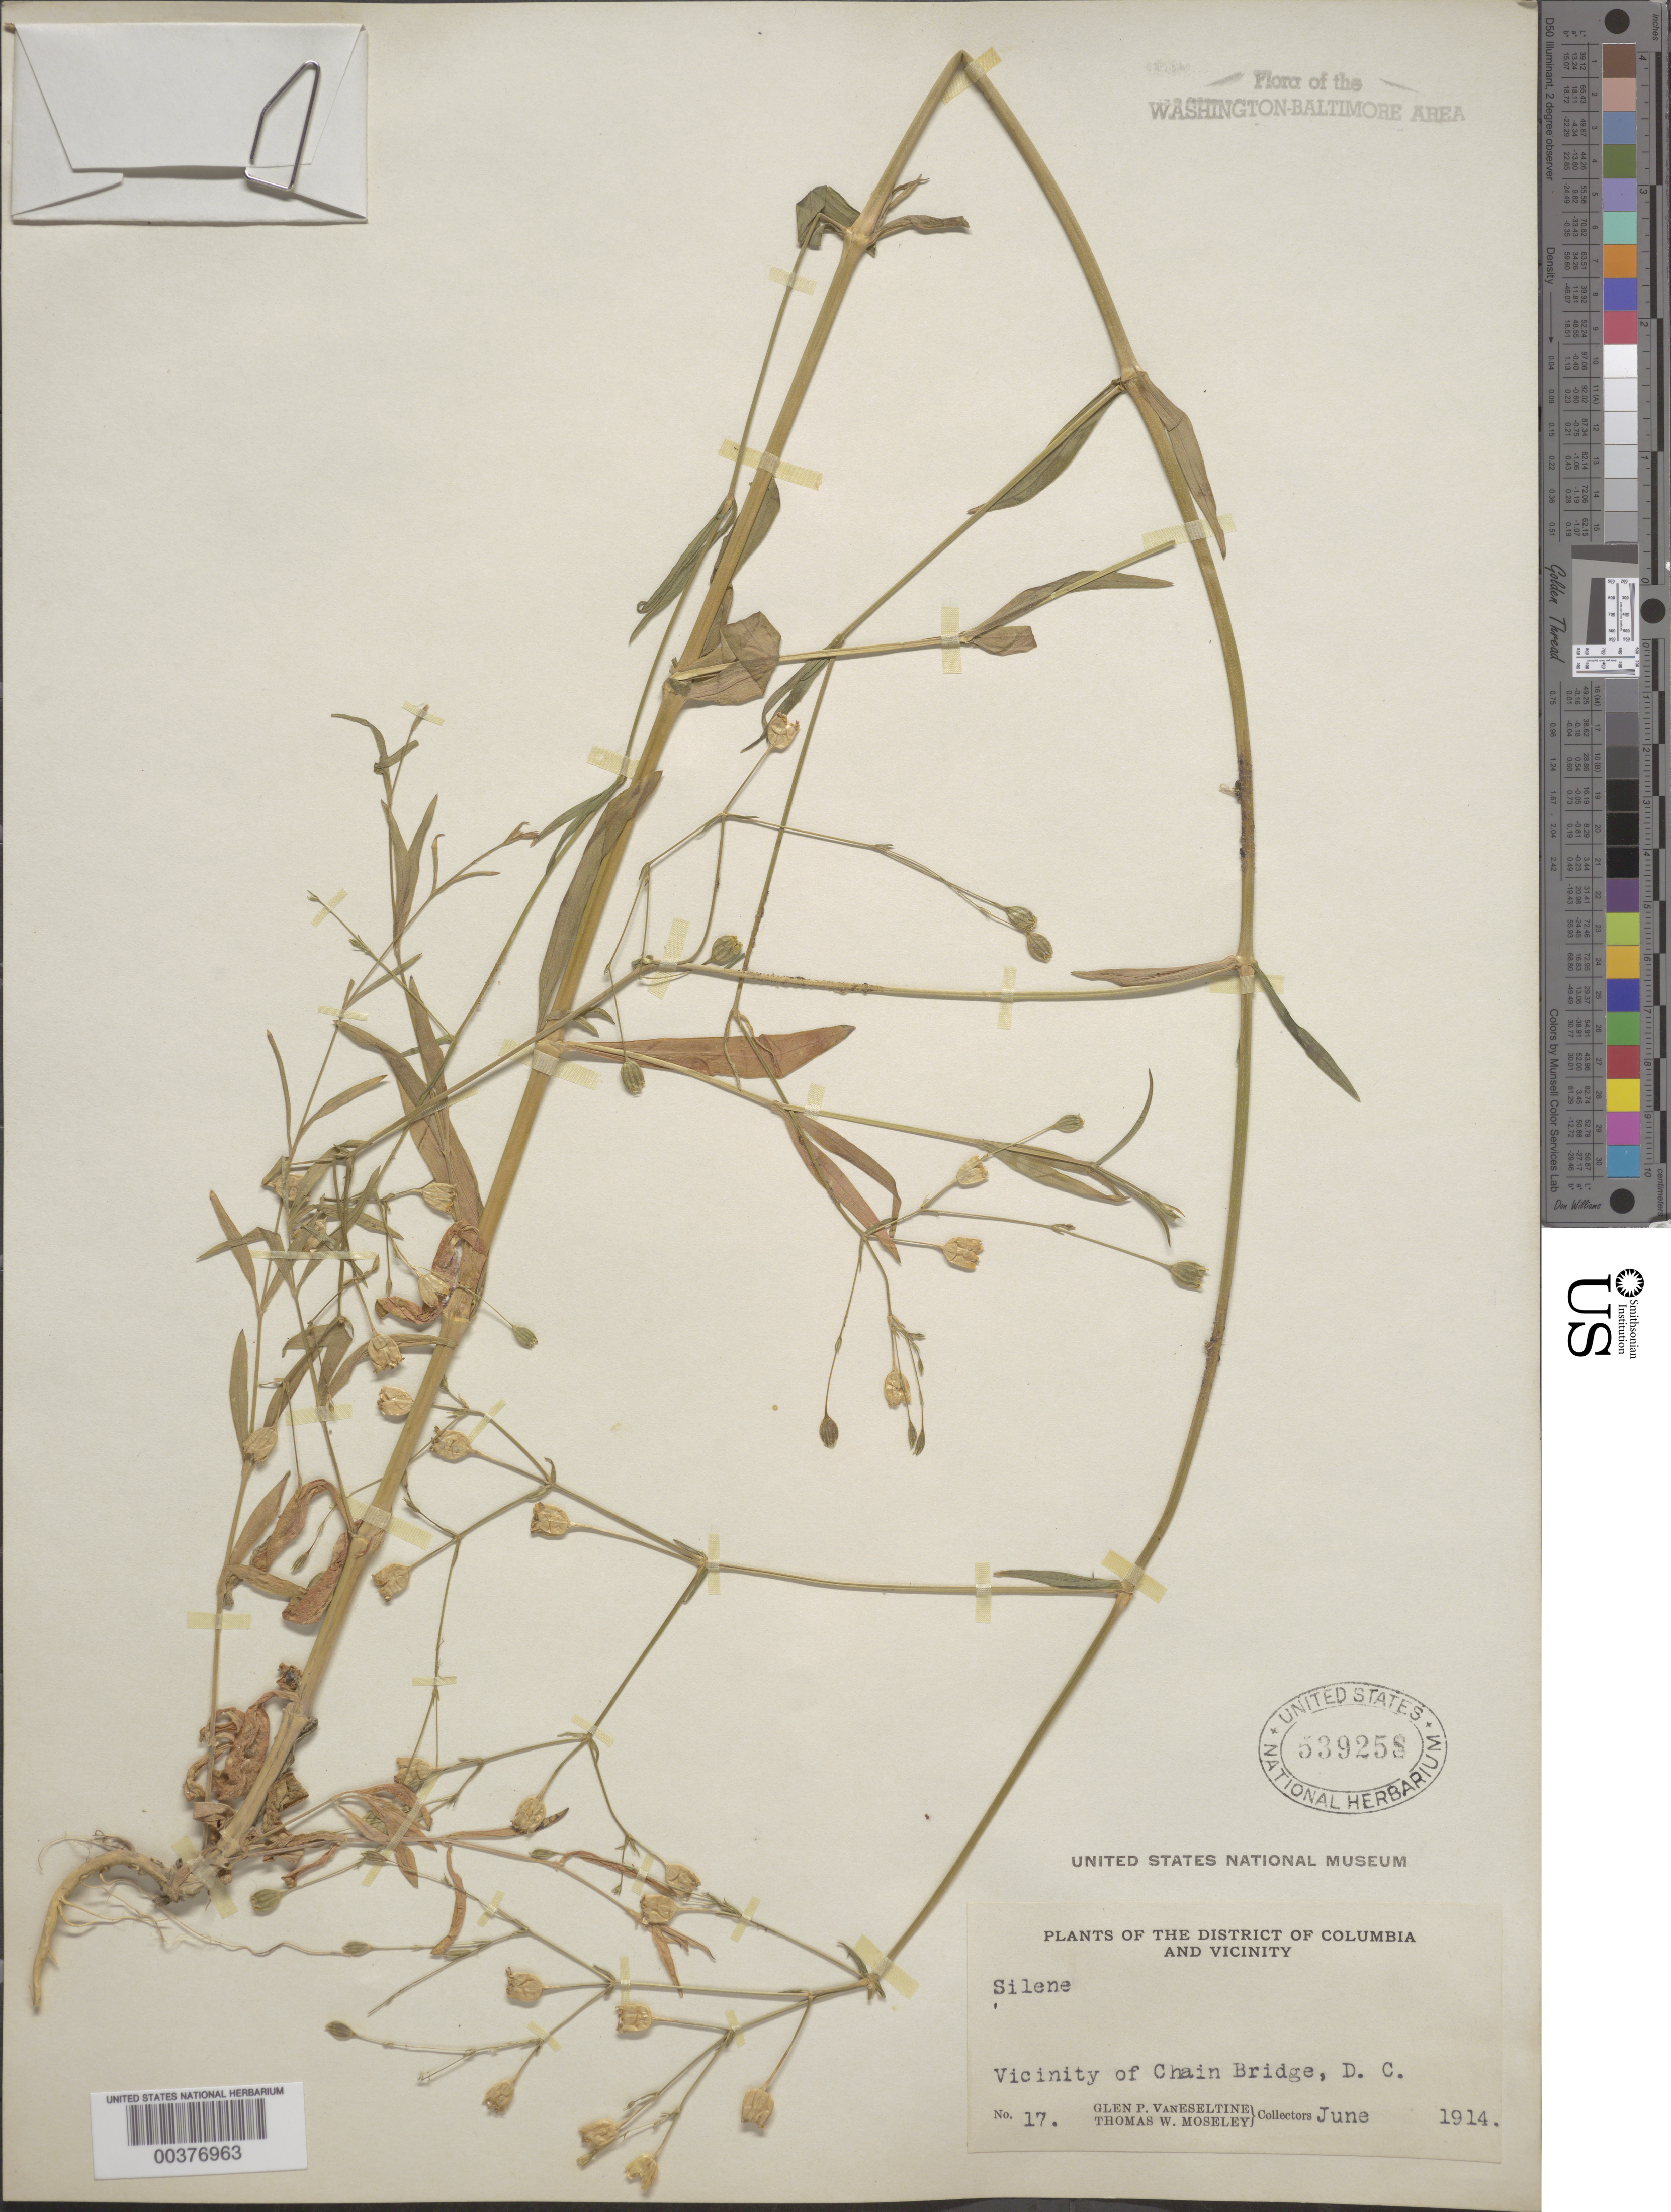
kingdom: Plantae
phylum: Tracheophyta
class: Magnoliopsida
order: Caryophyllales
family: Caryophyllaceae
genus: Silene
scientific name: Silene antirrhina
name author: L.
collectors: G. P. Van Eseltine & T. Moseley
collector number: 17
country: United States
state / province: District of Columbia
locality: Chain Bridge vicinity C. & O. Canal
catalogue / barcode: US 539258